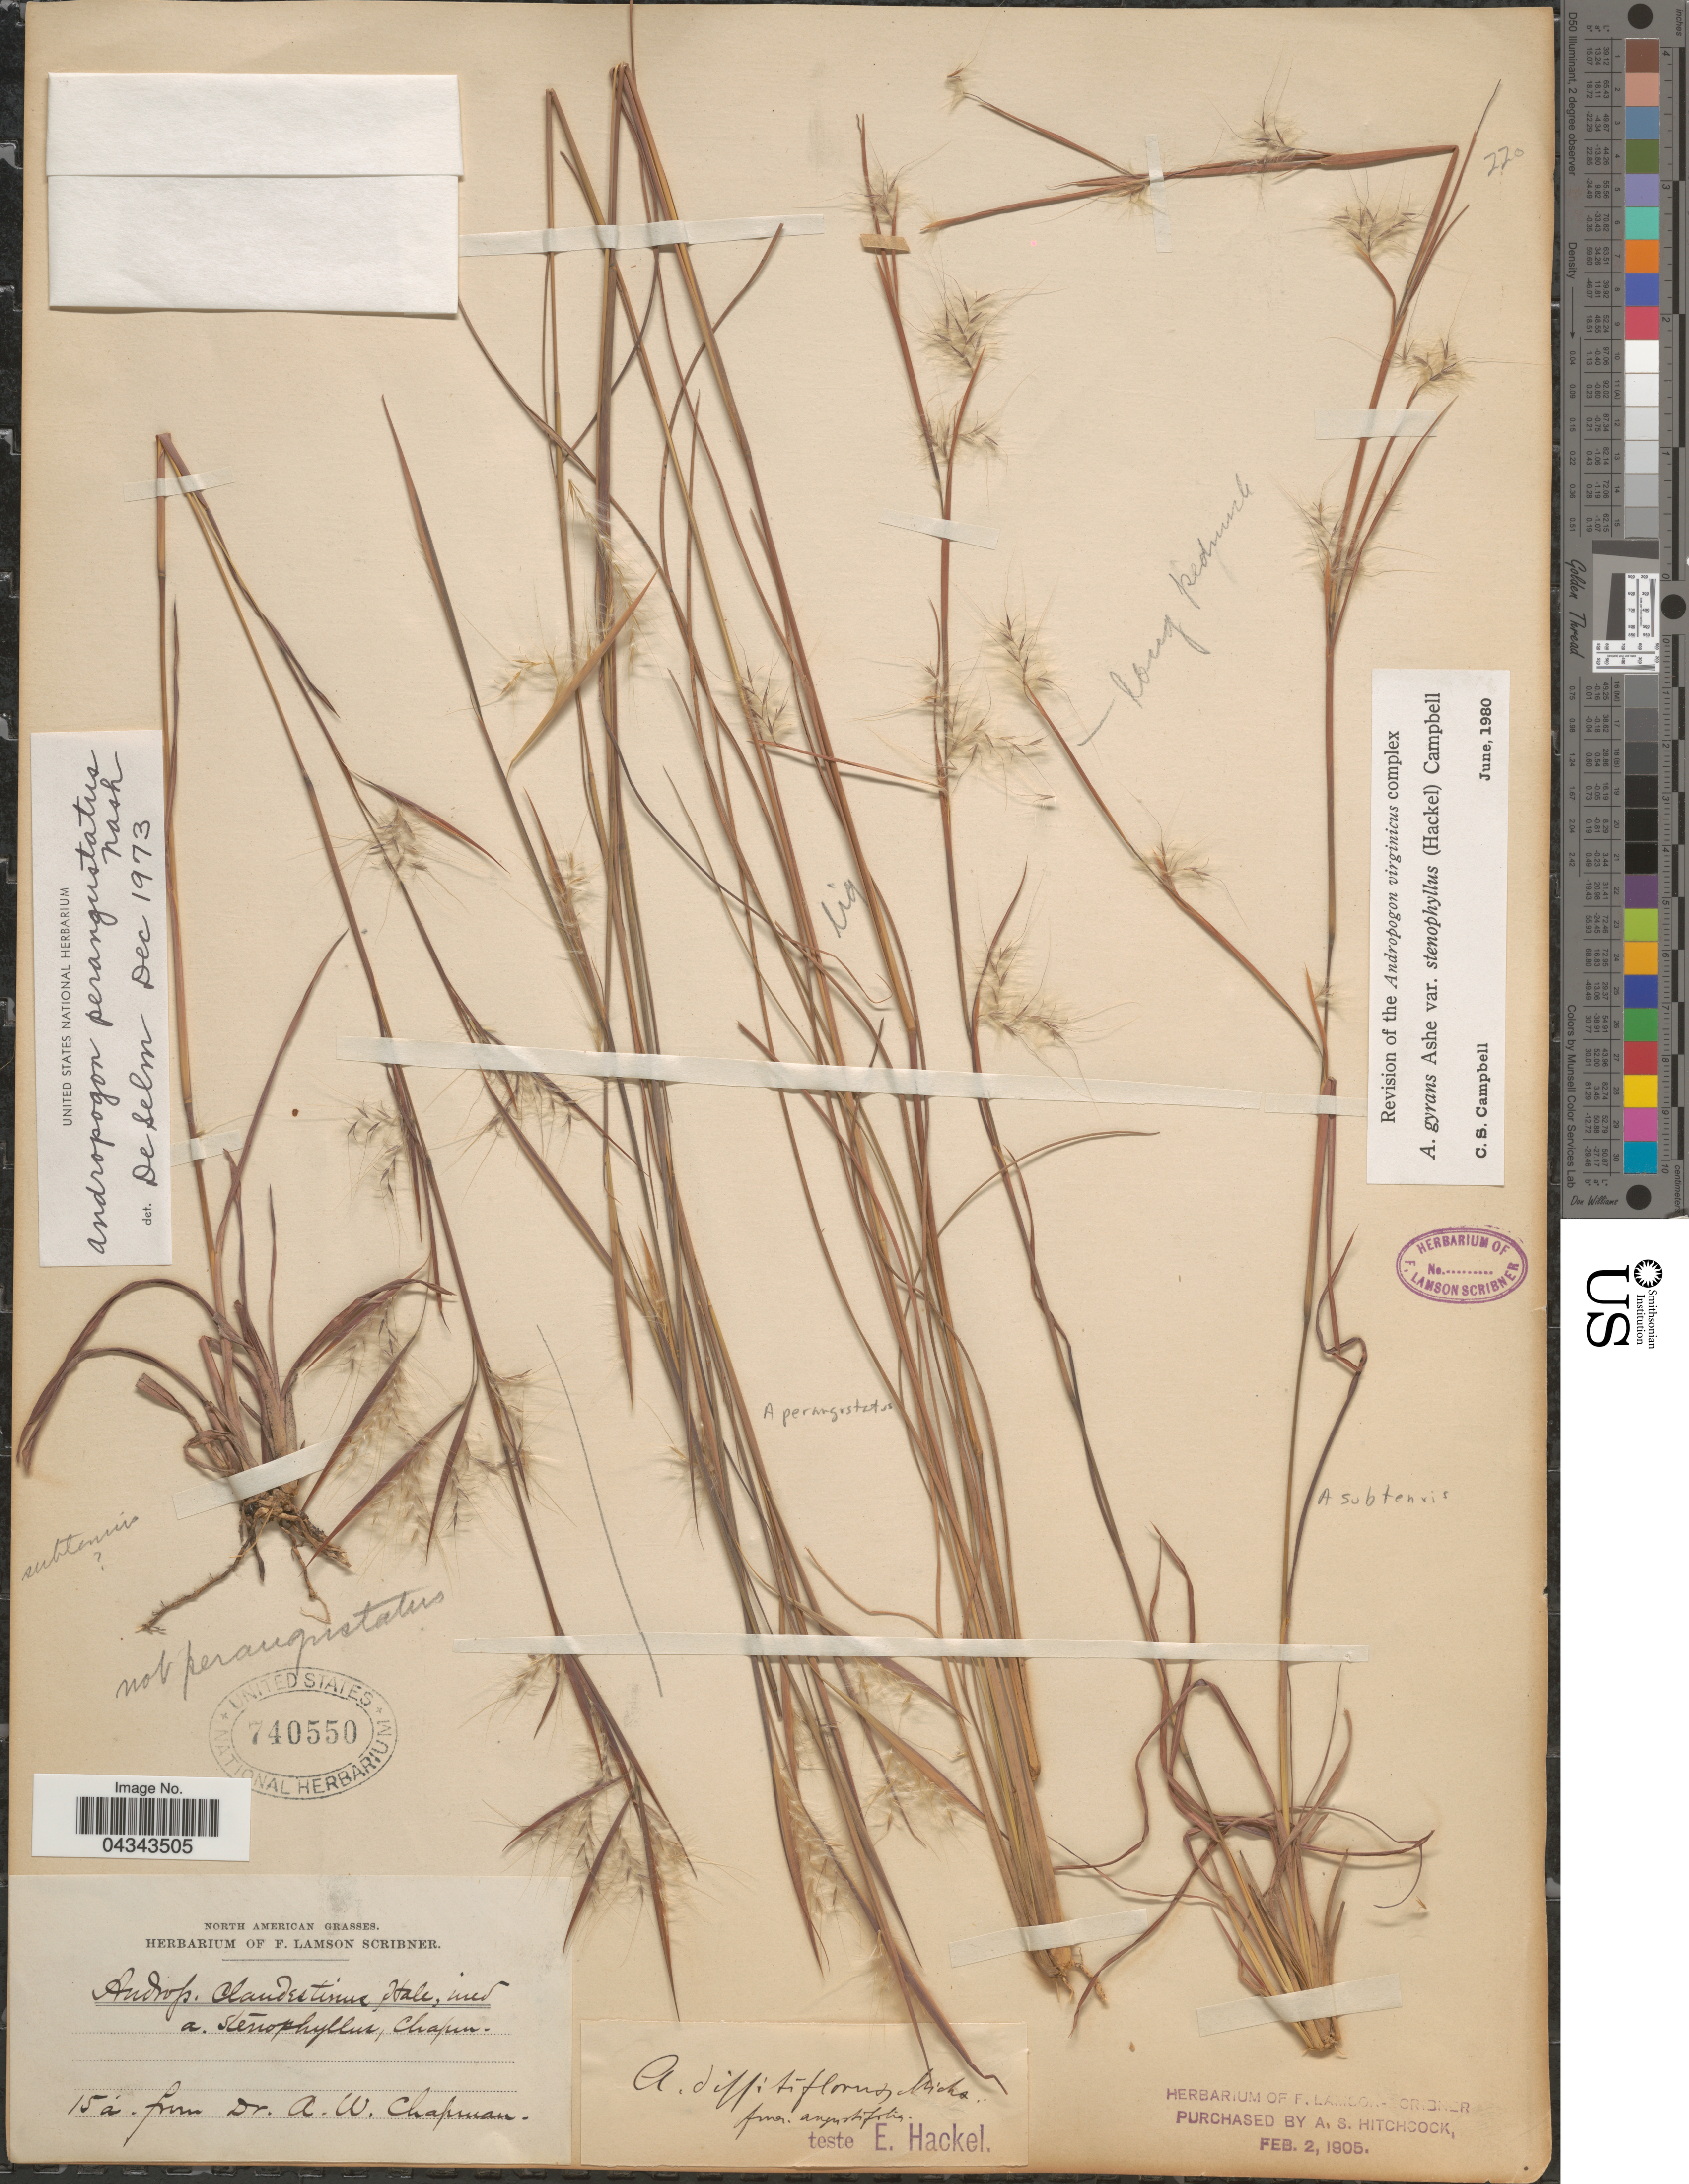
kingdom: Plantae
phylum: Tracheophyta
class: Liliopsida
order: Poales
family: Poaceae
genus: Andropogon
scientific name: Andropogon gyrans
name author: Ashe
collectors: A. W. Chapman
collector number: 15á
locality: North American.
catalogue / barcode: US 740550